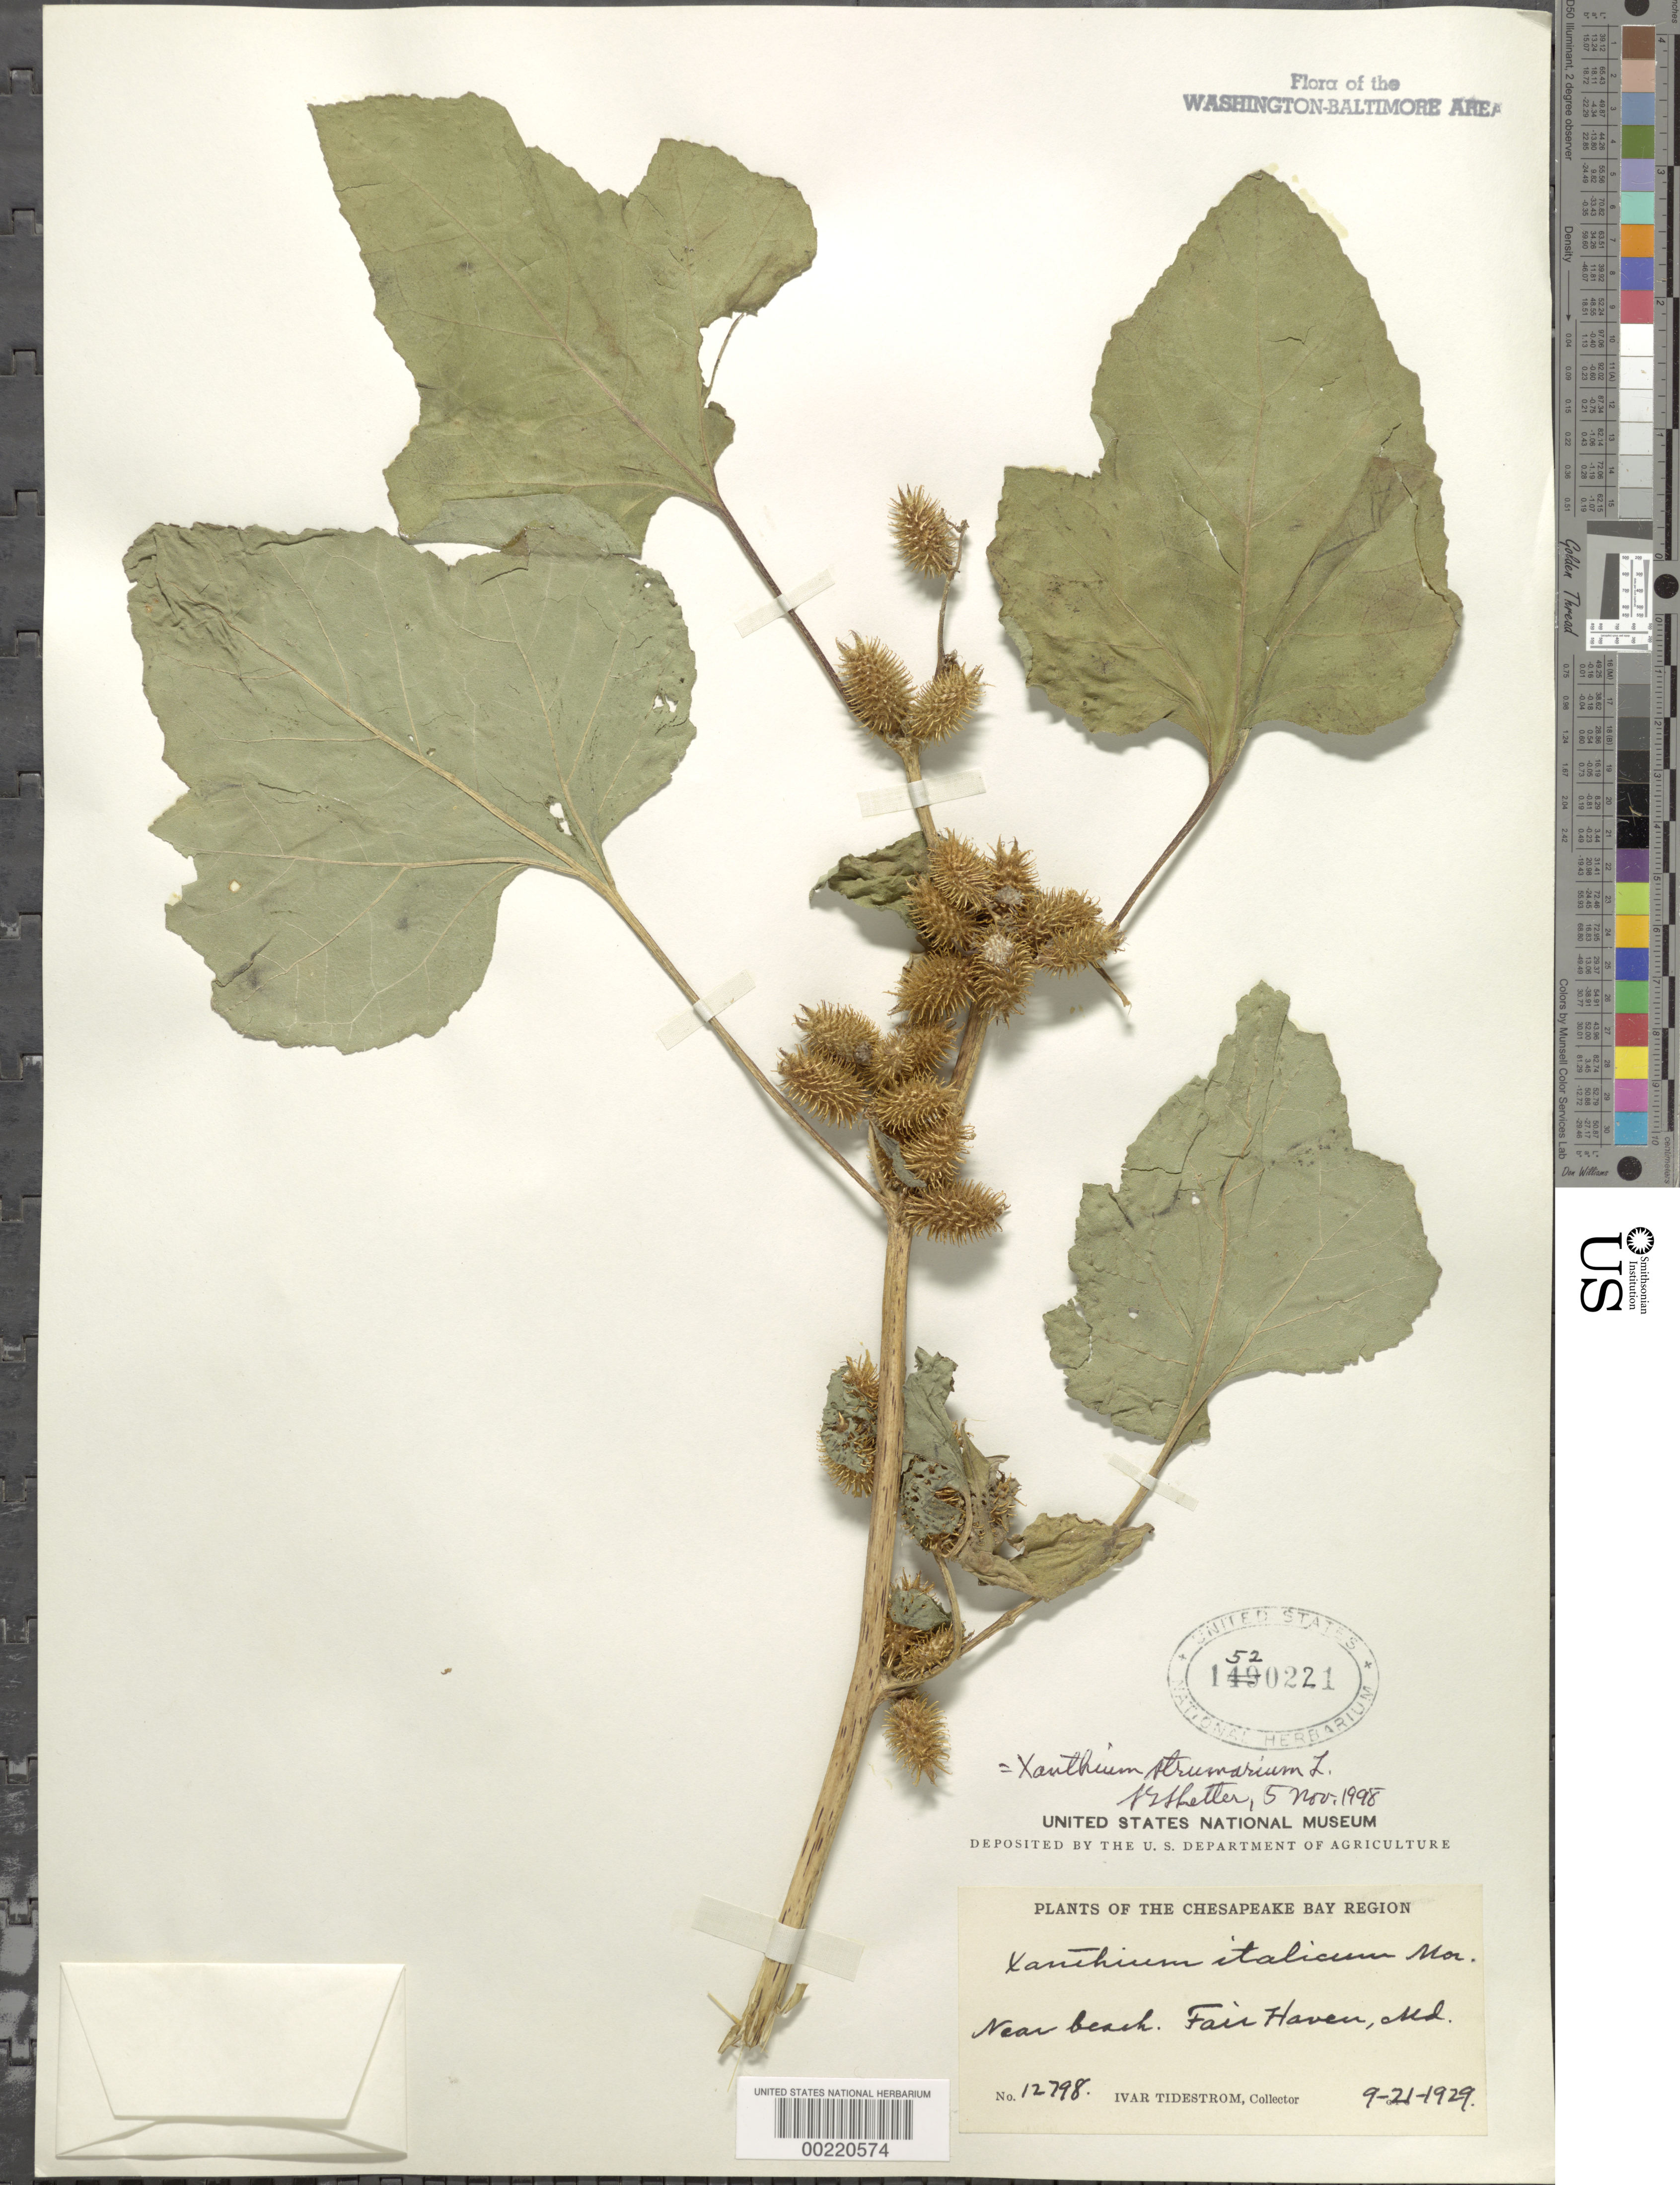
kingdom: Plantae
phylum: Tracheophyta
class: Magnoliopsida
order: Asterales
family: Asteraceae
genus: Xanthium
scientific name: Xanthium strumarium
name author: L.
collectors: I. F. Tidestrom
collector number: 12798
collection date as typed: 21 Sep 1929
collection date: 1929-09-21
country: United States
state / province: Maryland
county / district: Anne Arundel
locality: Fairhaven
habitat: Beach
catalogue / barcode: US 1520221